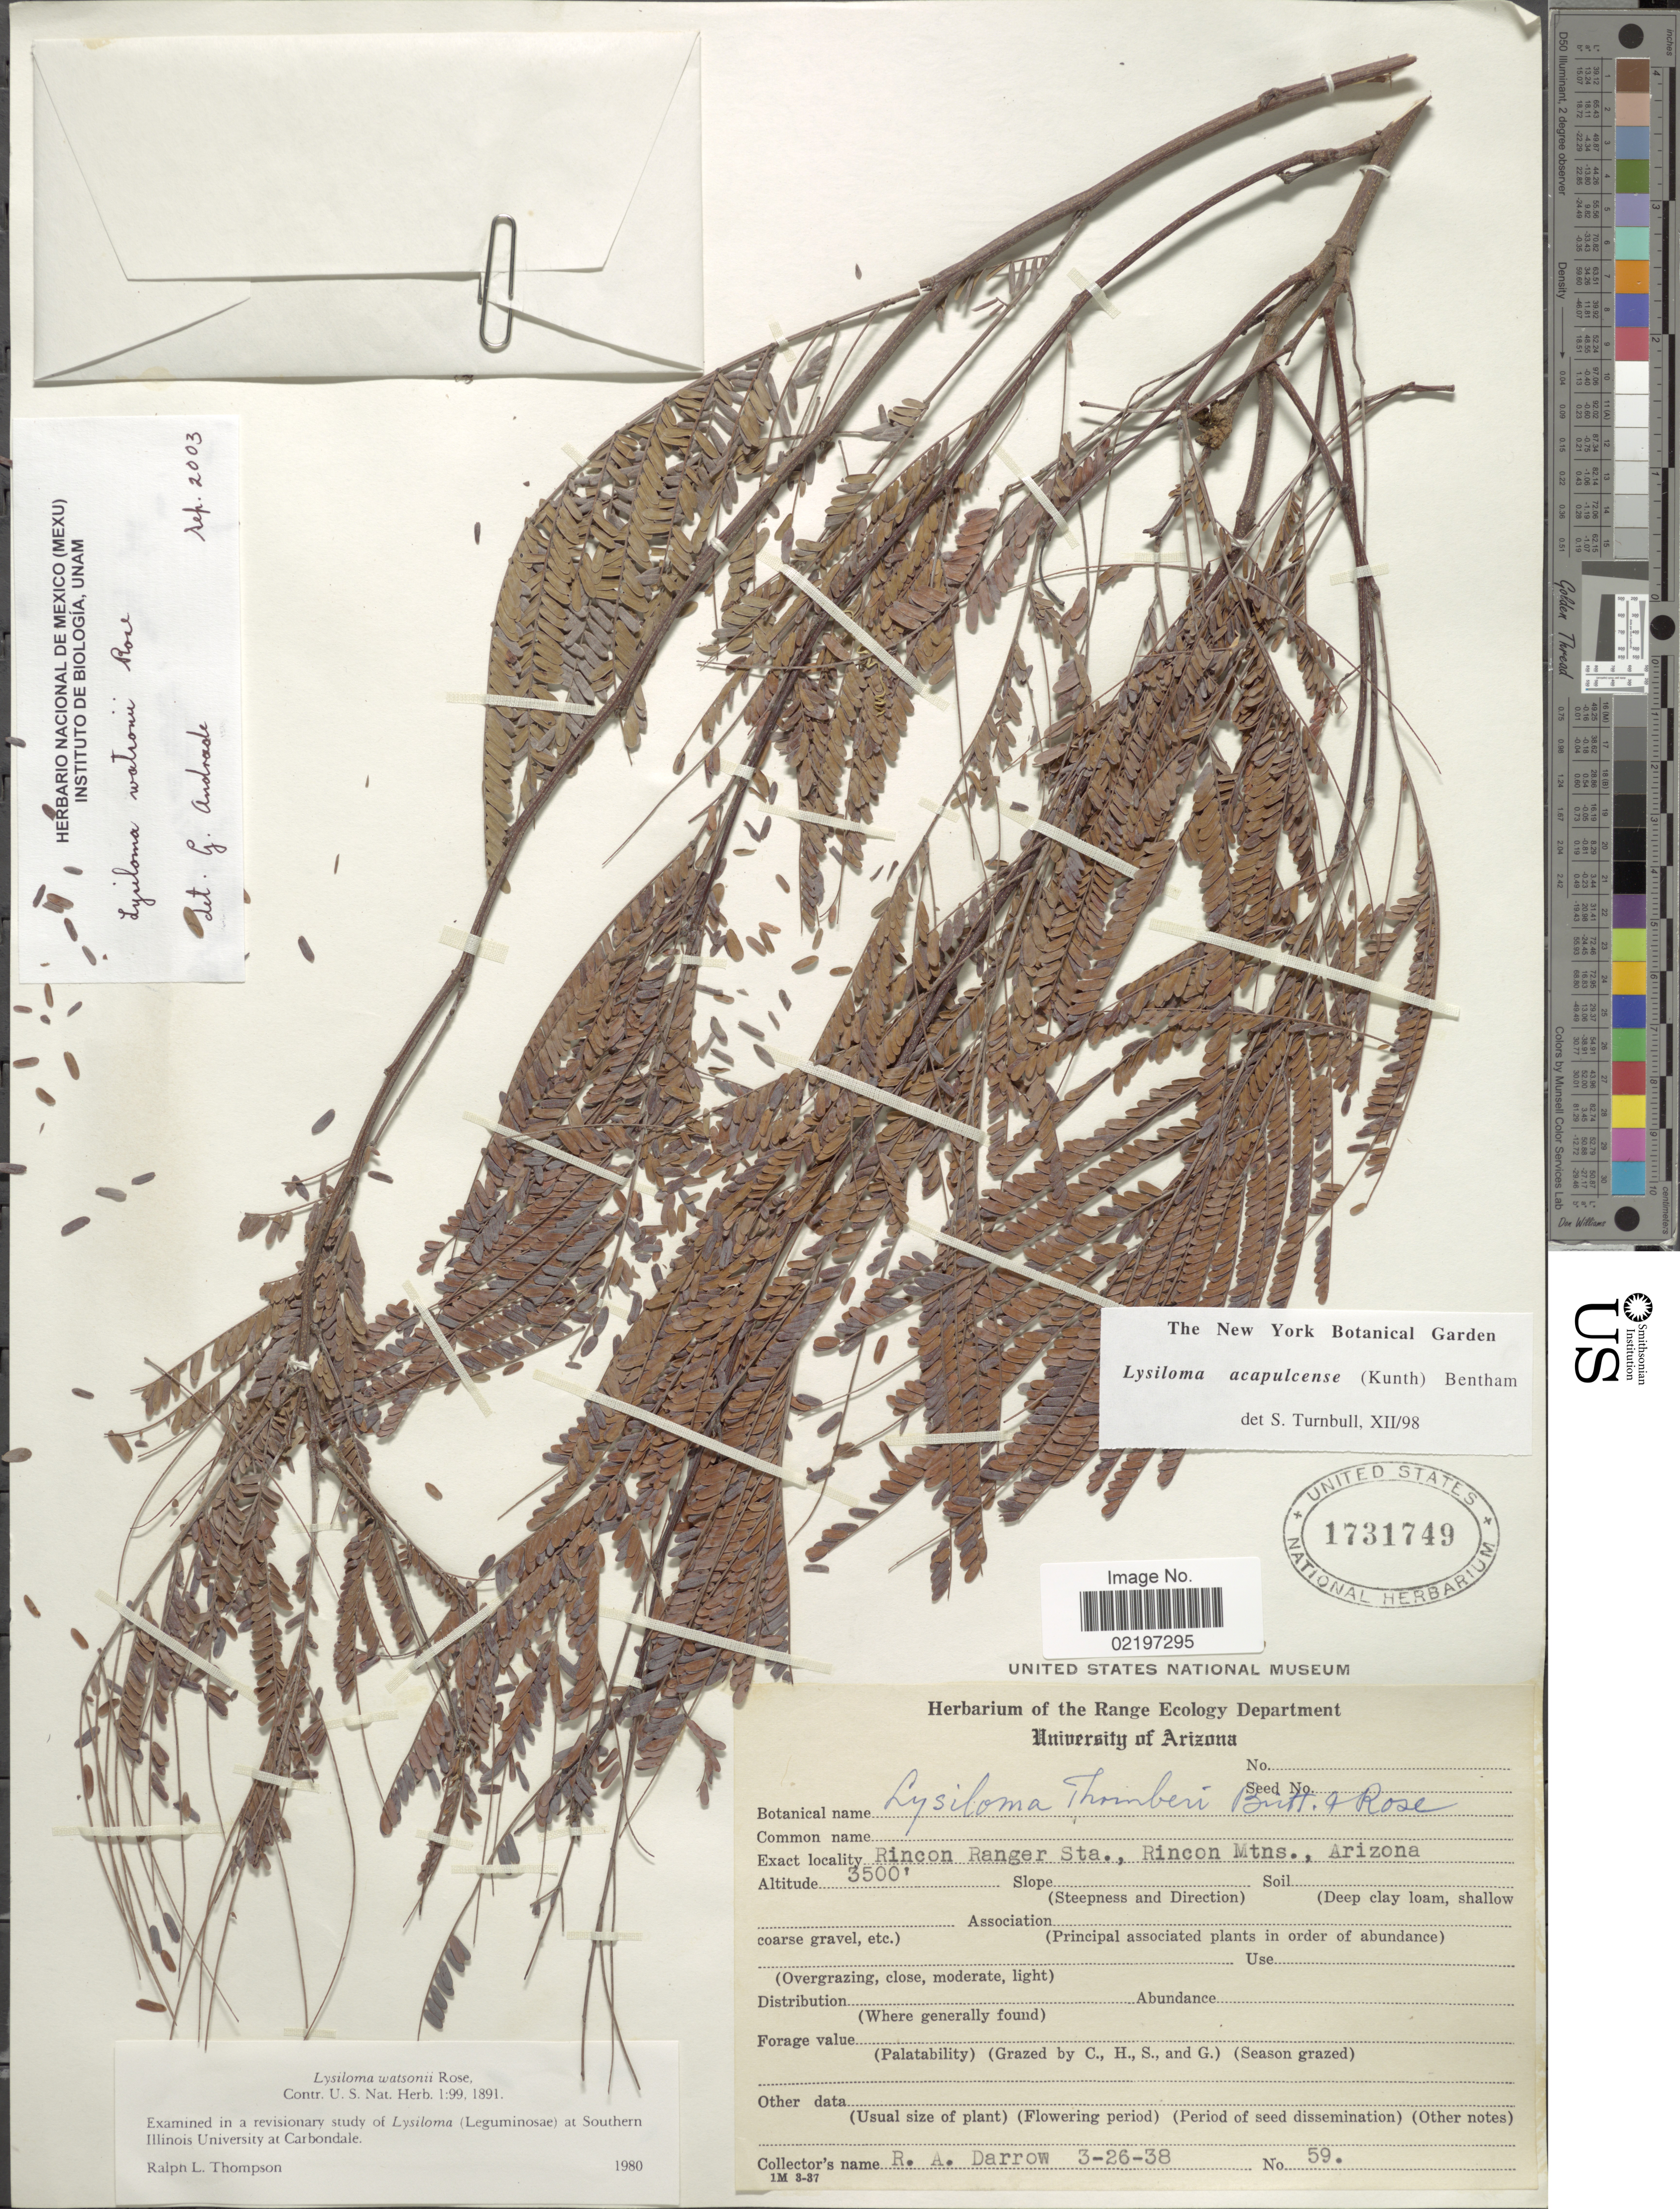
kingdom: Plantae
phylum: Tracheophyta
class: Magnoliopsida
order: Fabales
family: Fabaceae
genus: Lysiloma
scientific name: Lysiloma watsonii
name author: Rose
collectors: R. A. Darrow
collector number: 59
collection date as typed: Transcribed d/m/y: 26/3/38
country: United States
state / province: Arizona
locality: Rincon Ranger Sta., Rincon Mtns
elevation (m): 1067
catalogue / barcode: US 1731749